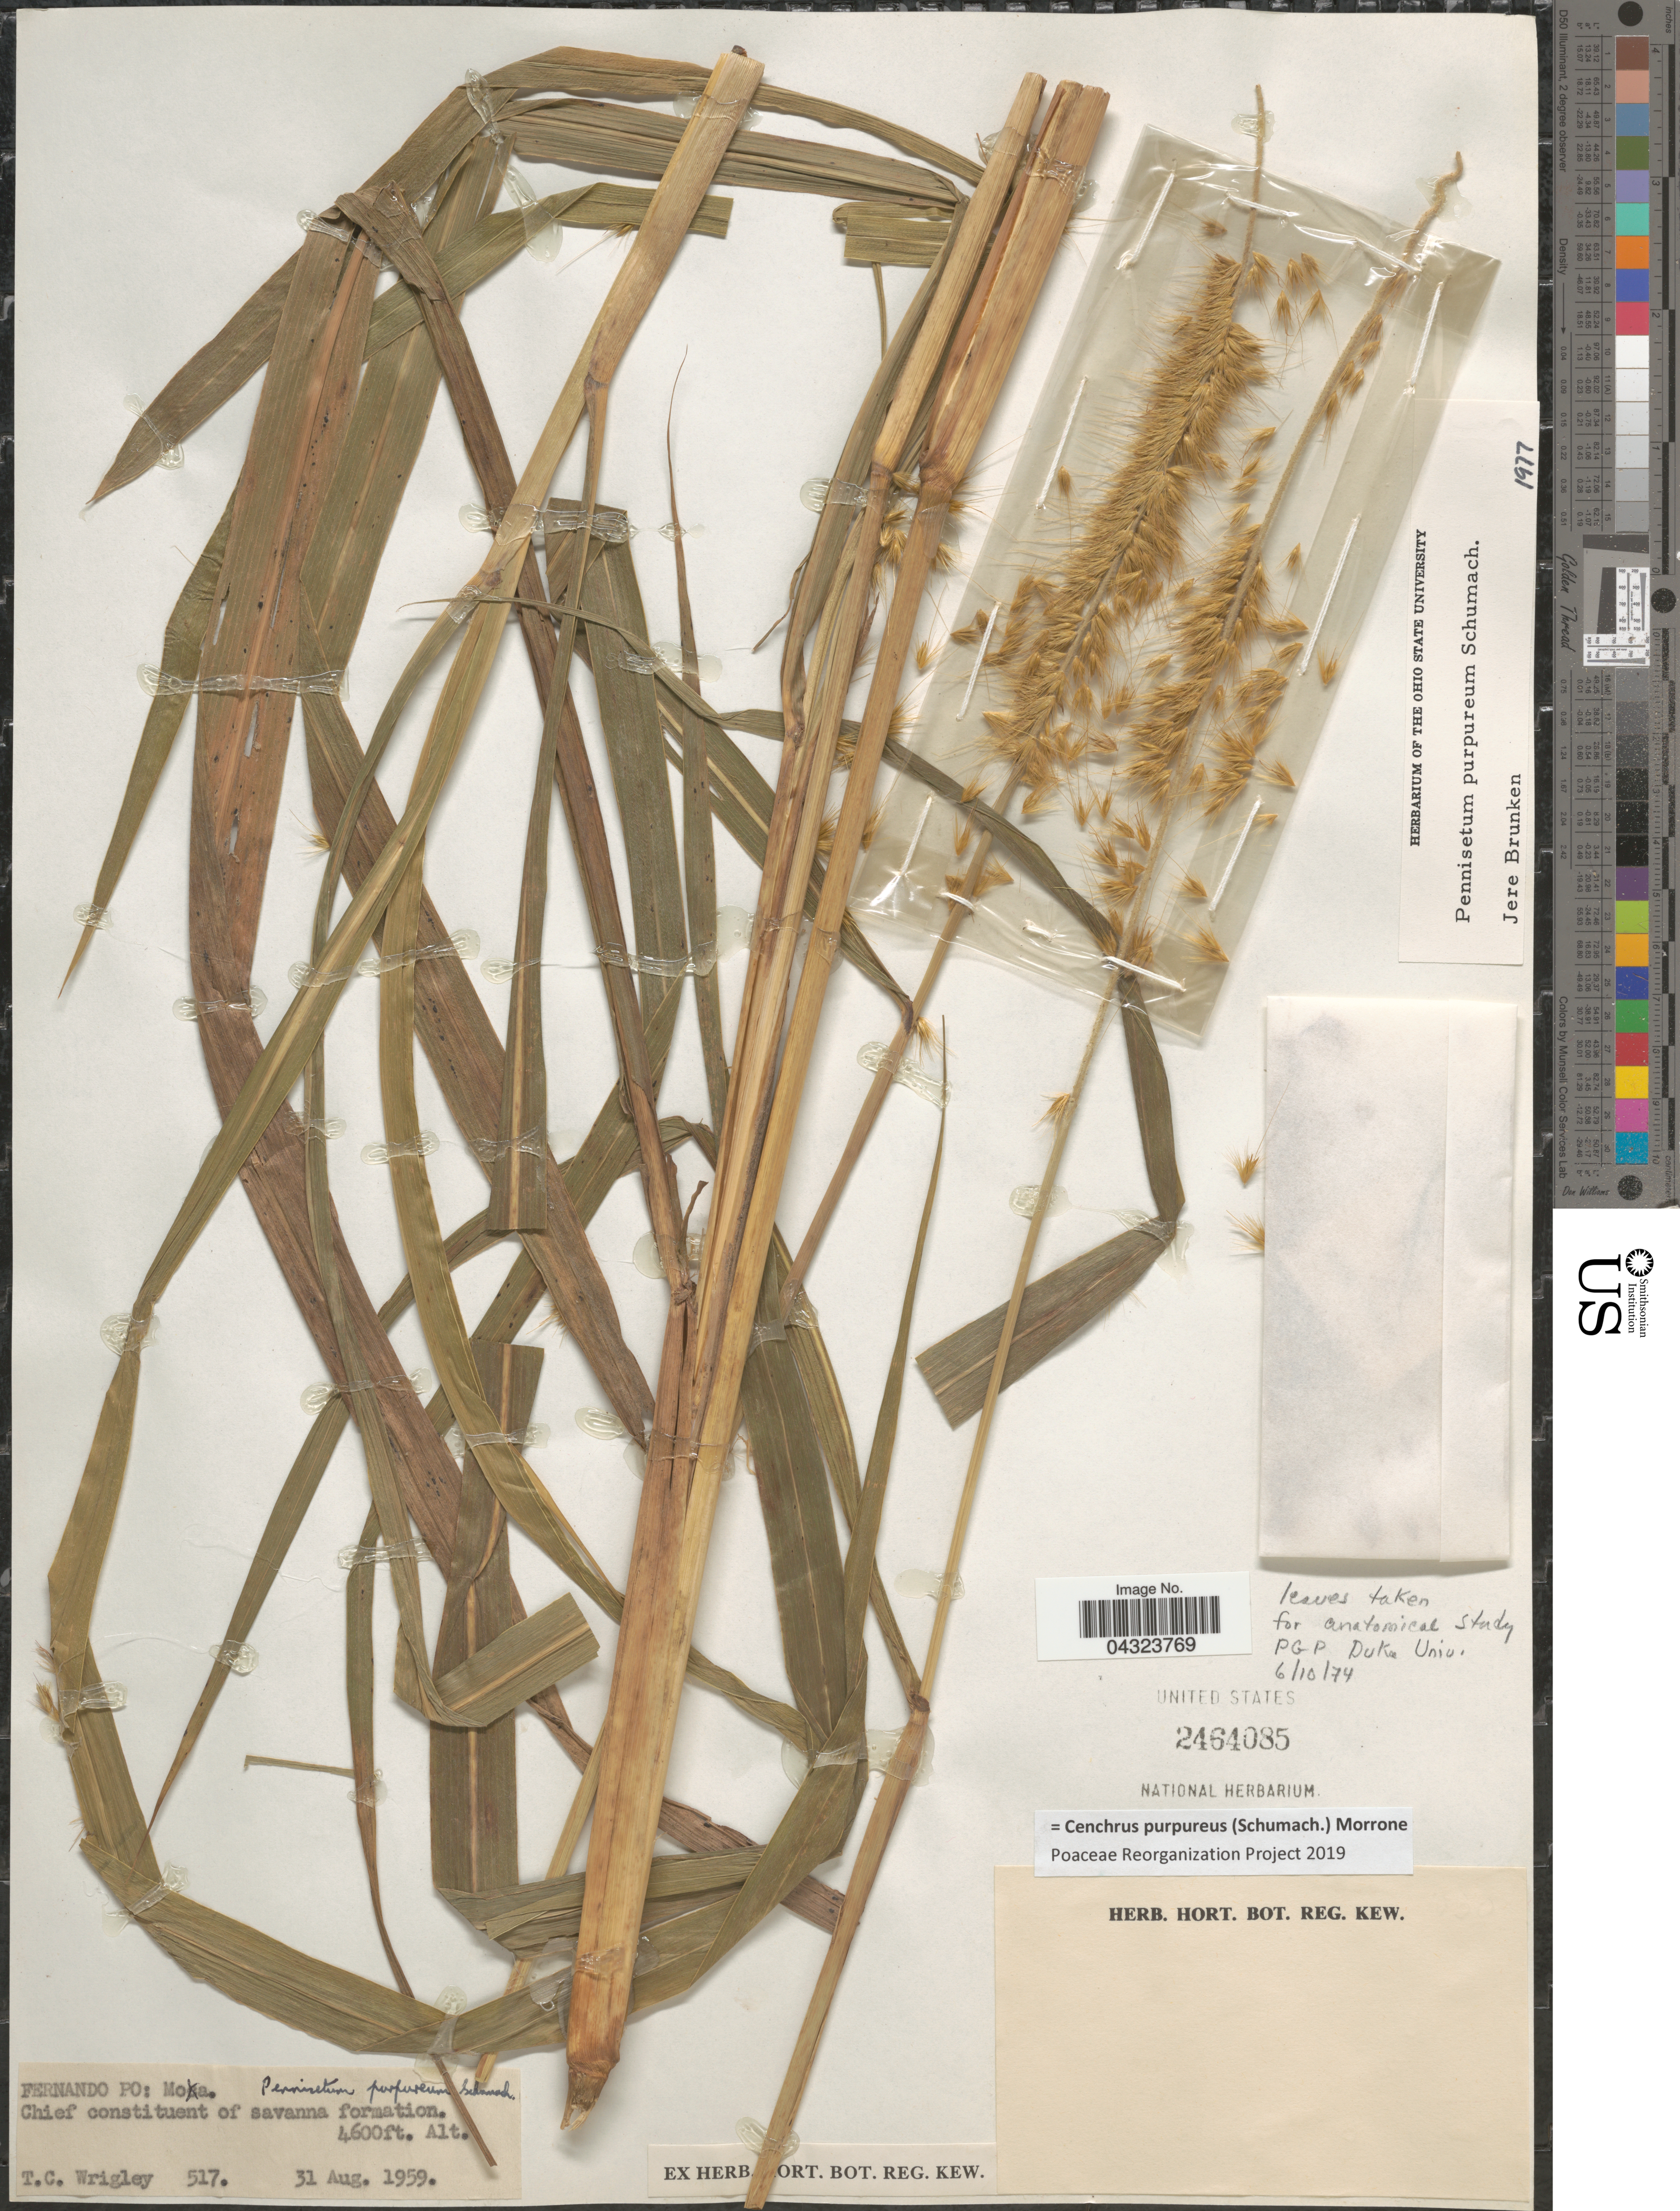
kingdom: Plantae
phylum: Tracheophyta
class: Liliopsida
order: Poales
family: Poaceae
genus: Cenchrus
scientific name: Cenchrus purpureus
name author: (Schumach.) Morrone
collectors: T. Wrigley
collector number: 517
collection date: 1959-08-31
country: Mauritius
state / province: Moka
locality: Fernando Po.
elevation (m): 1402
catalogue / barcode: US 2464085